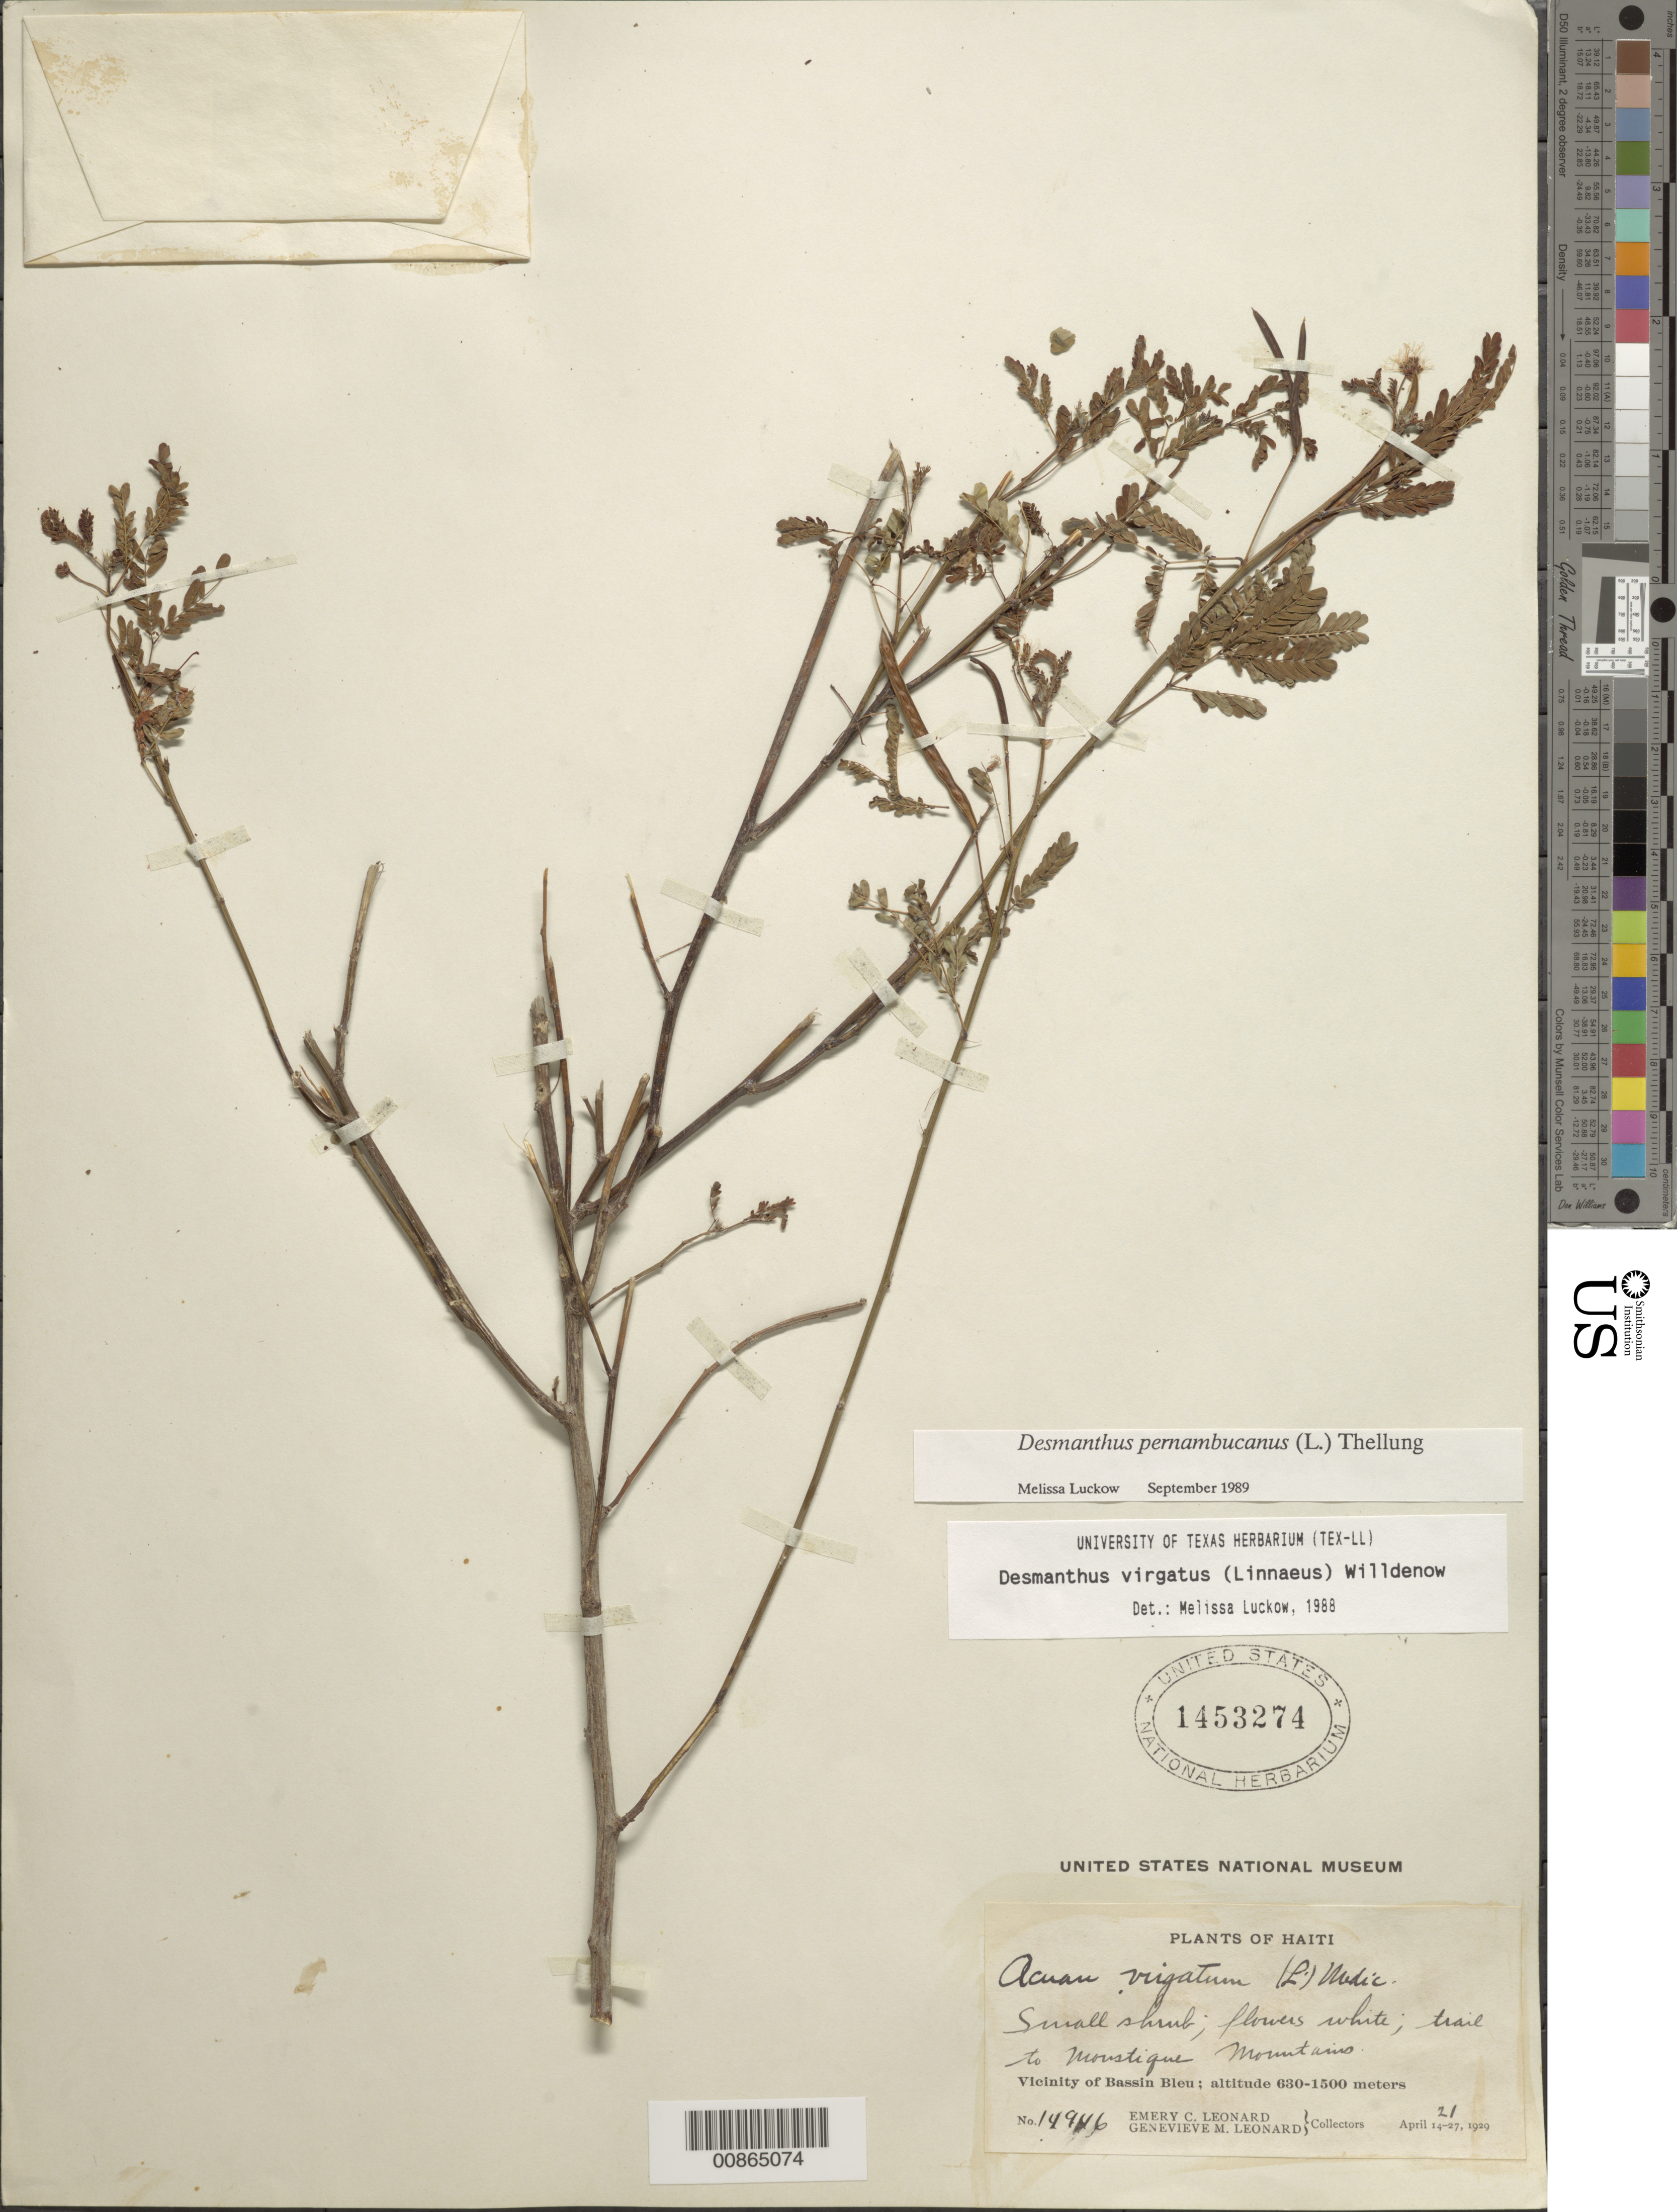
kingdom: Plantae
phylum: Tracheophyta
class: Magnoliopsida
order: Fabales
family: Fabaceae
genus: Desmanthus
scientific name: Desmanthus pernambucanus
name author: (L.) Thell.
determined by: Luckow, M. A.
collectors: E. C. Leonard & G. M. Leonard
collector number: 14946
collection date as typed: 21 Apr 1929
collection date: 1929-04-21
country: Haiti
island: Hispaniola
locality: Vicinity of Bassin Bleu. Trail to Moustique Mountains.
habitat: Trail.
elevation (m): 630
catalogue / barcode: US 1453274